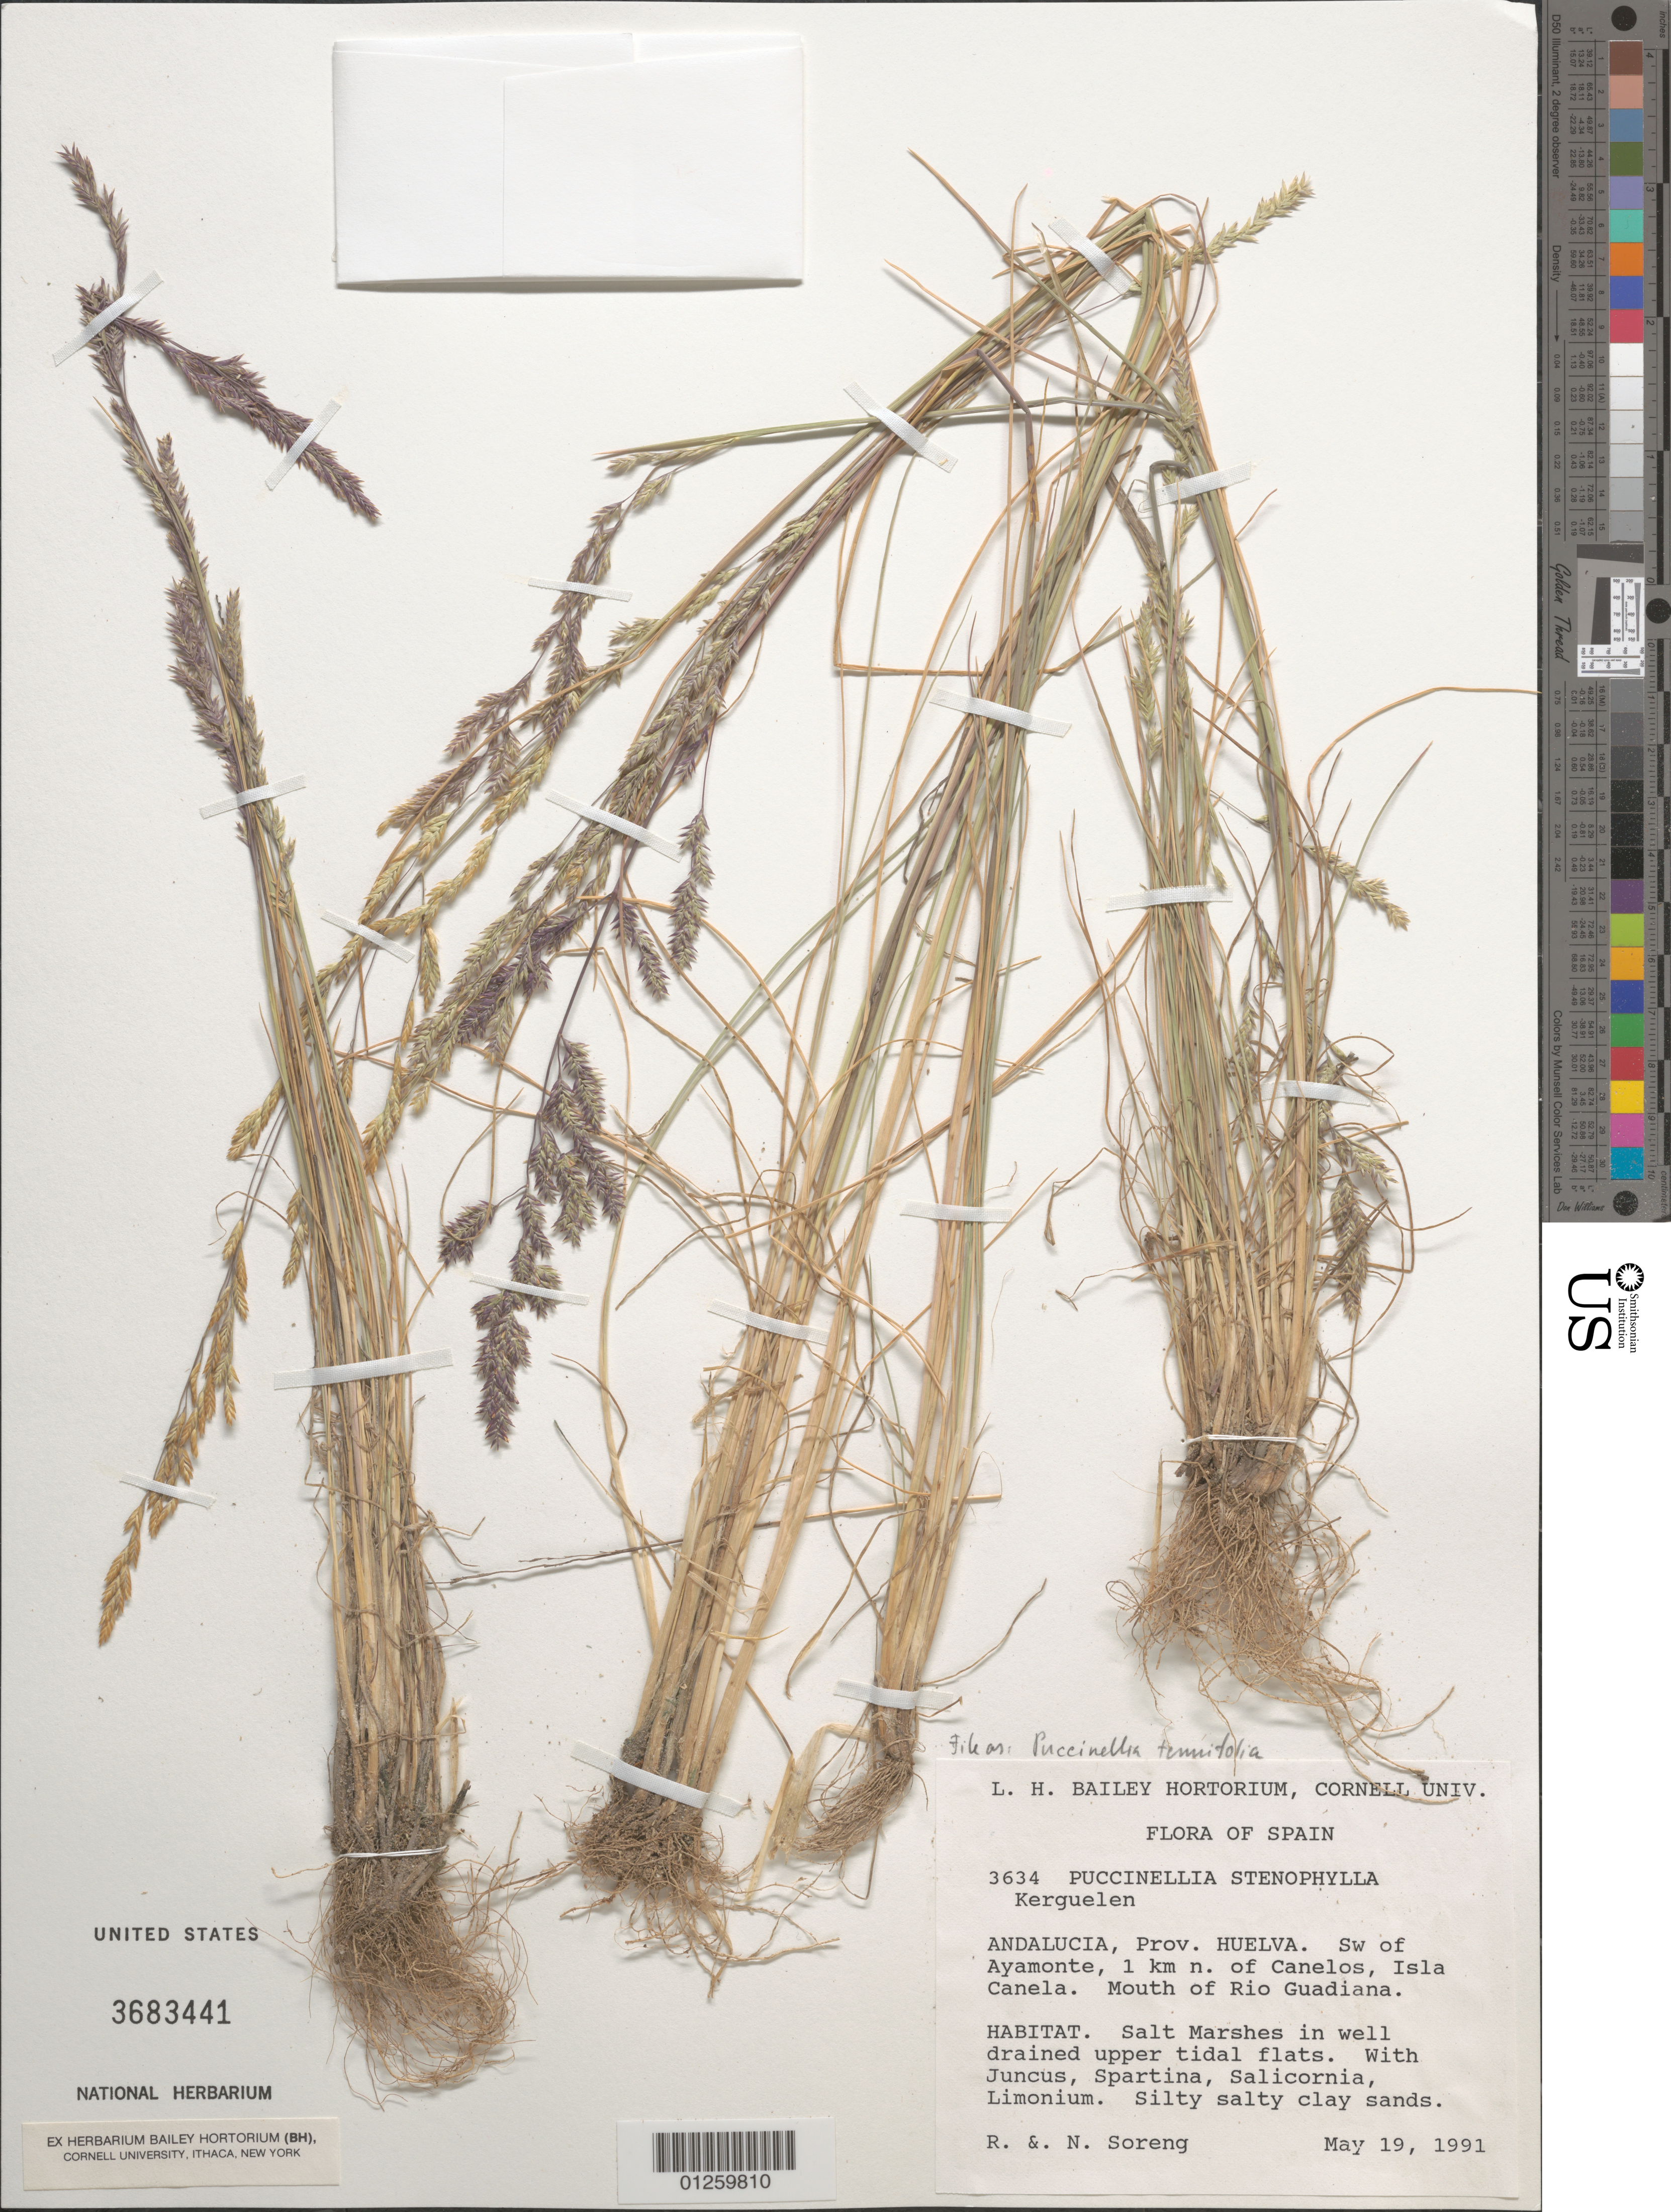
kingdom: Plantae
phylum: Tracheophyta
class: Liliopsida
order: Poales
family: Poaceae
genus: Puccinellia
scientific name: Puccinellia tenuifolia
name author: (Boiss. & Reut.) H. Lindb.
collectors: R. J. Soreng & N. L. Soreng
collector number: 3634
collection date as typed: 19 May 1991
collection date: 1991-05-19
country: Spain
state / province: Andalucia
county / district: Huelva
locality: Sw of Ayamonte, 1 km N of Canelos, Isla Canela. Mouth of Rio Guadiana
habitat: Salt Marshes well drained upper tidal flats, w/ Juncus, Spartina, Salicornia, Limonium, Puccinellia, silty salty clay sands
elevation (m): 1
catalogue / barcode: US 3683441